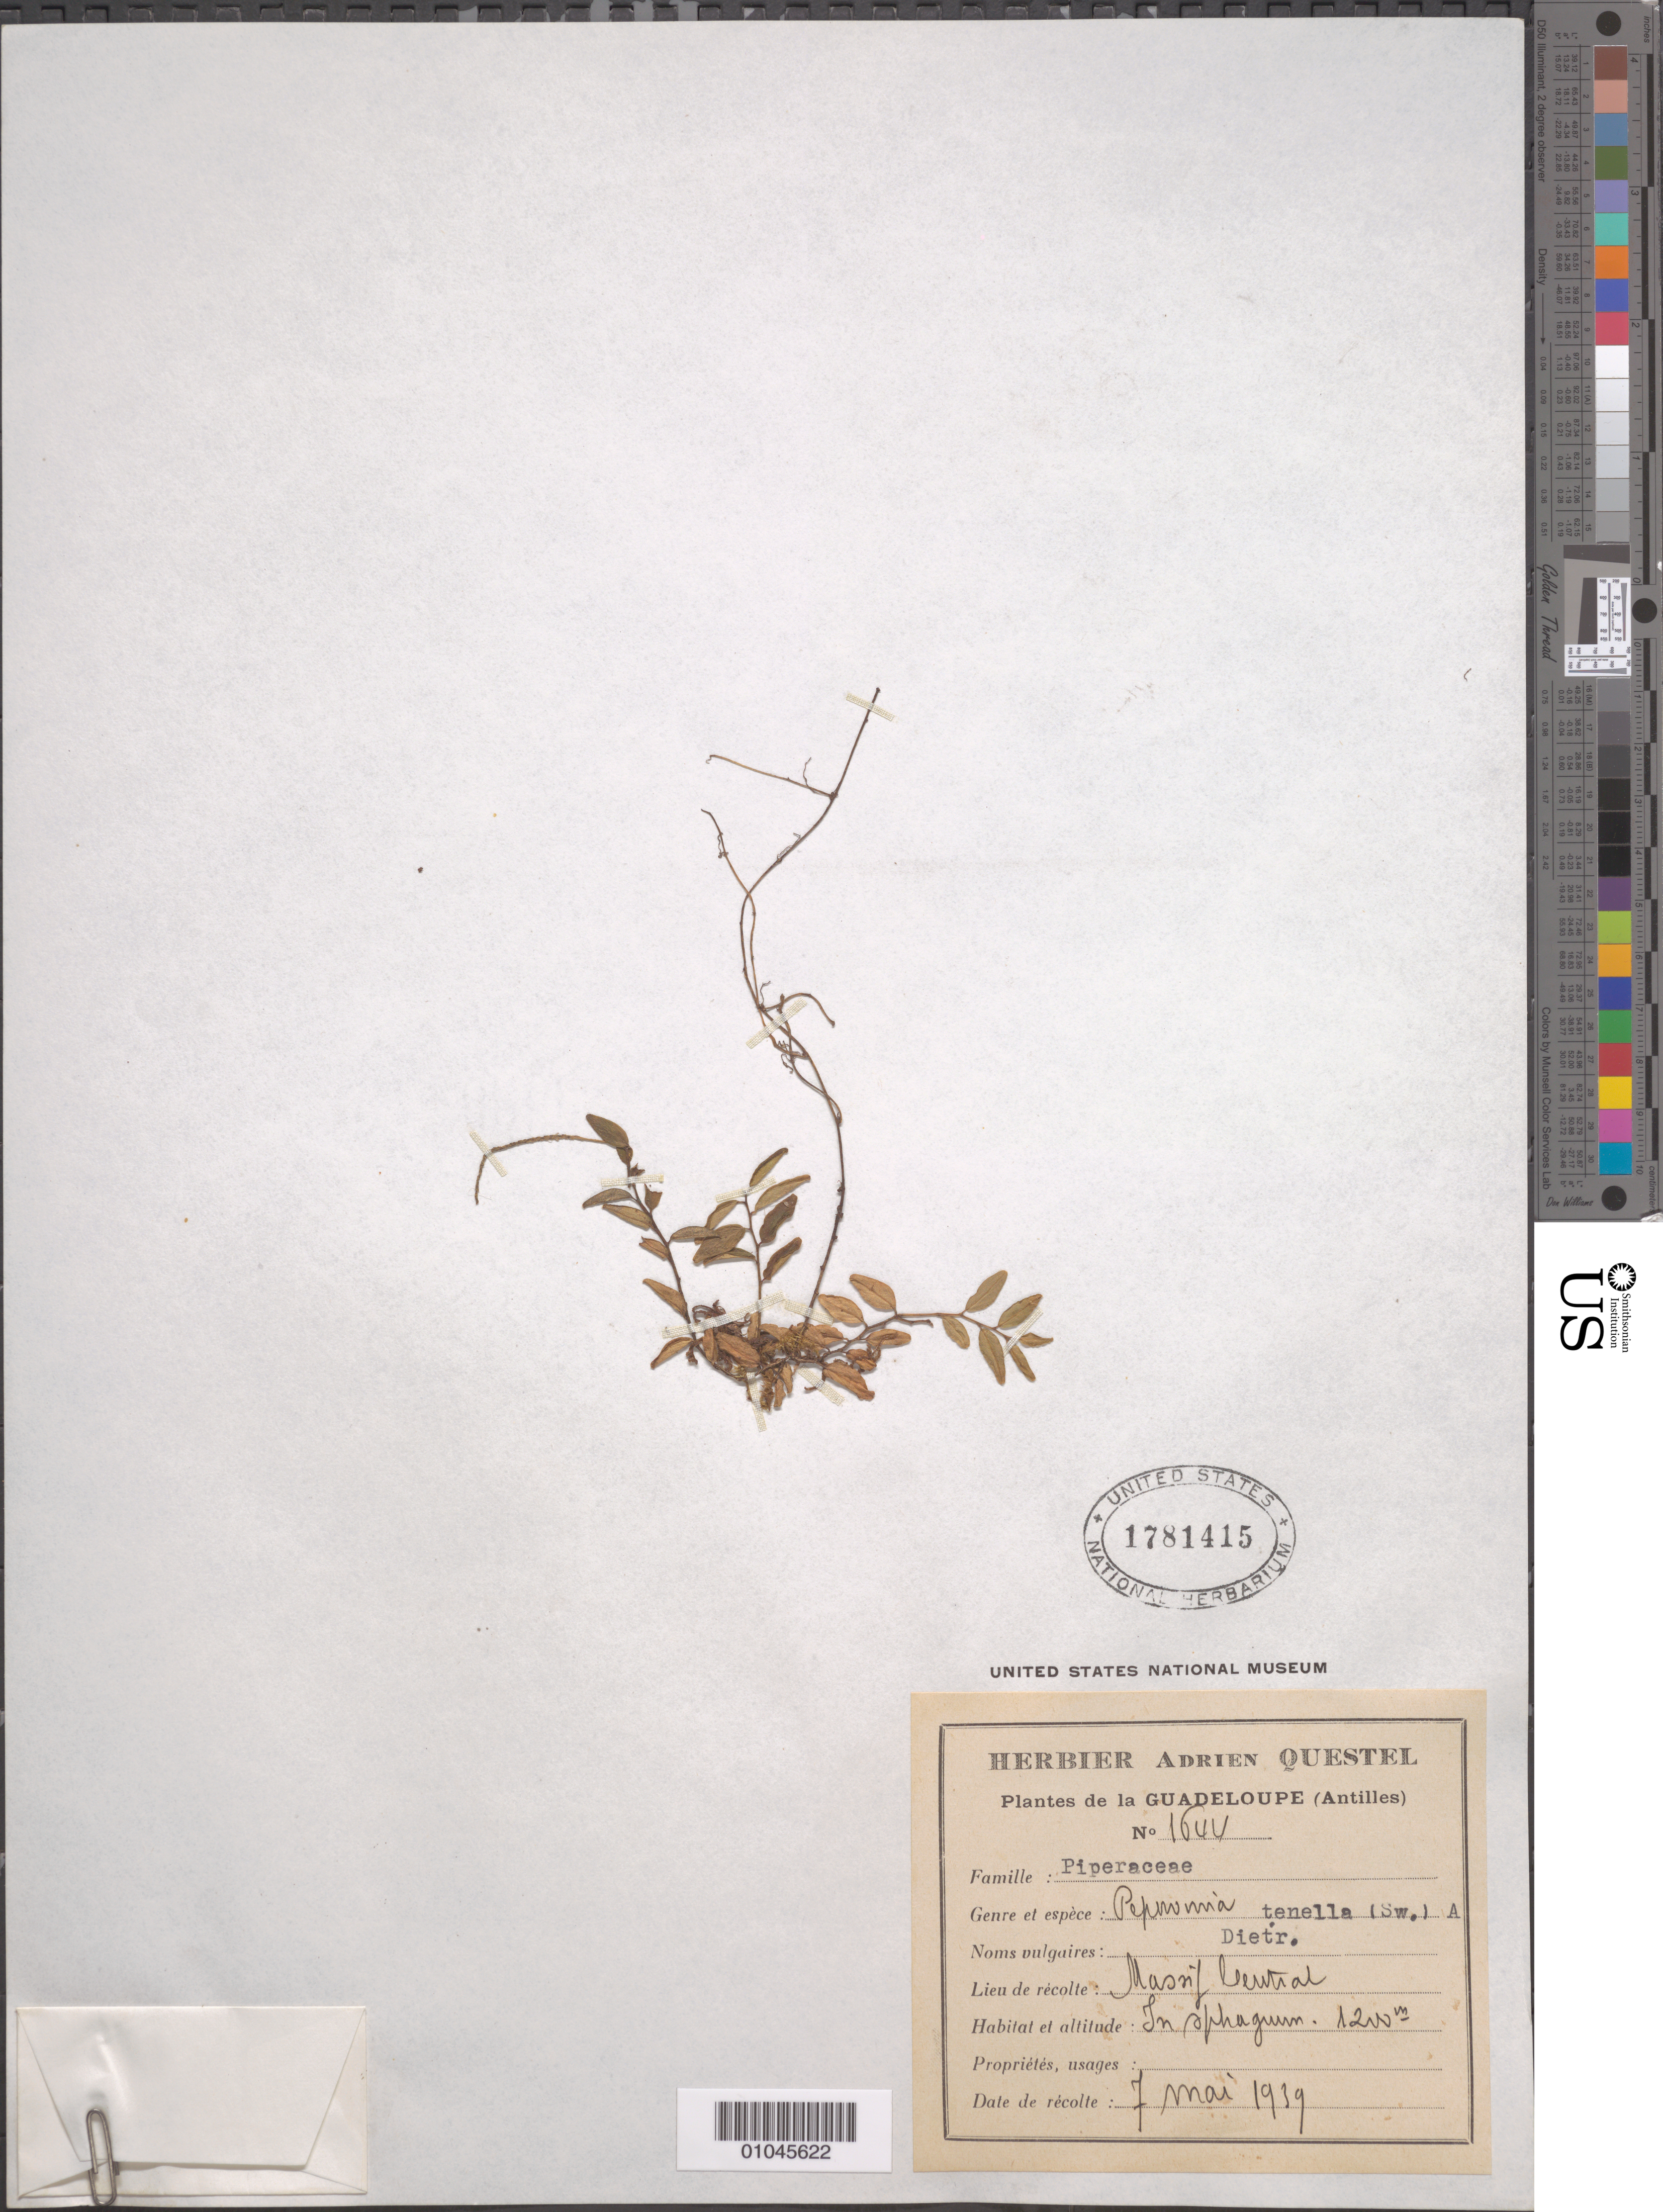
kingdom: Plantae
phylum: Tracheophyta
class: Magnoliopsida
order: Piperales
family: Piperaceae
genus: Peperomia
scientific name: Peperomia tenella var. tenella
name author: (Sw.) A. Dietr.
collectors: A. Questel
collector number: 1644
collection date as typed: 07 May 1939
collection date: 1939-05-07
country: Guadeloupe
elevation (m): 1200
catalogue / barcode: US 1781415